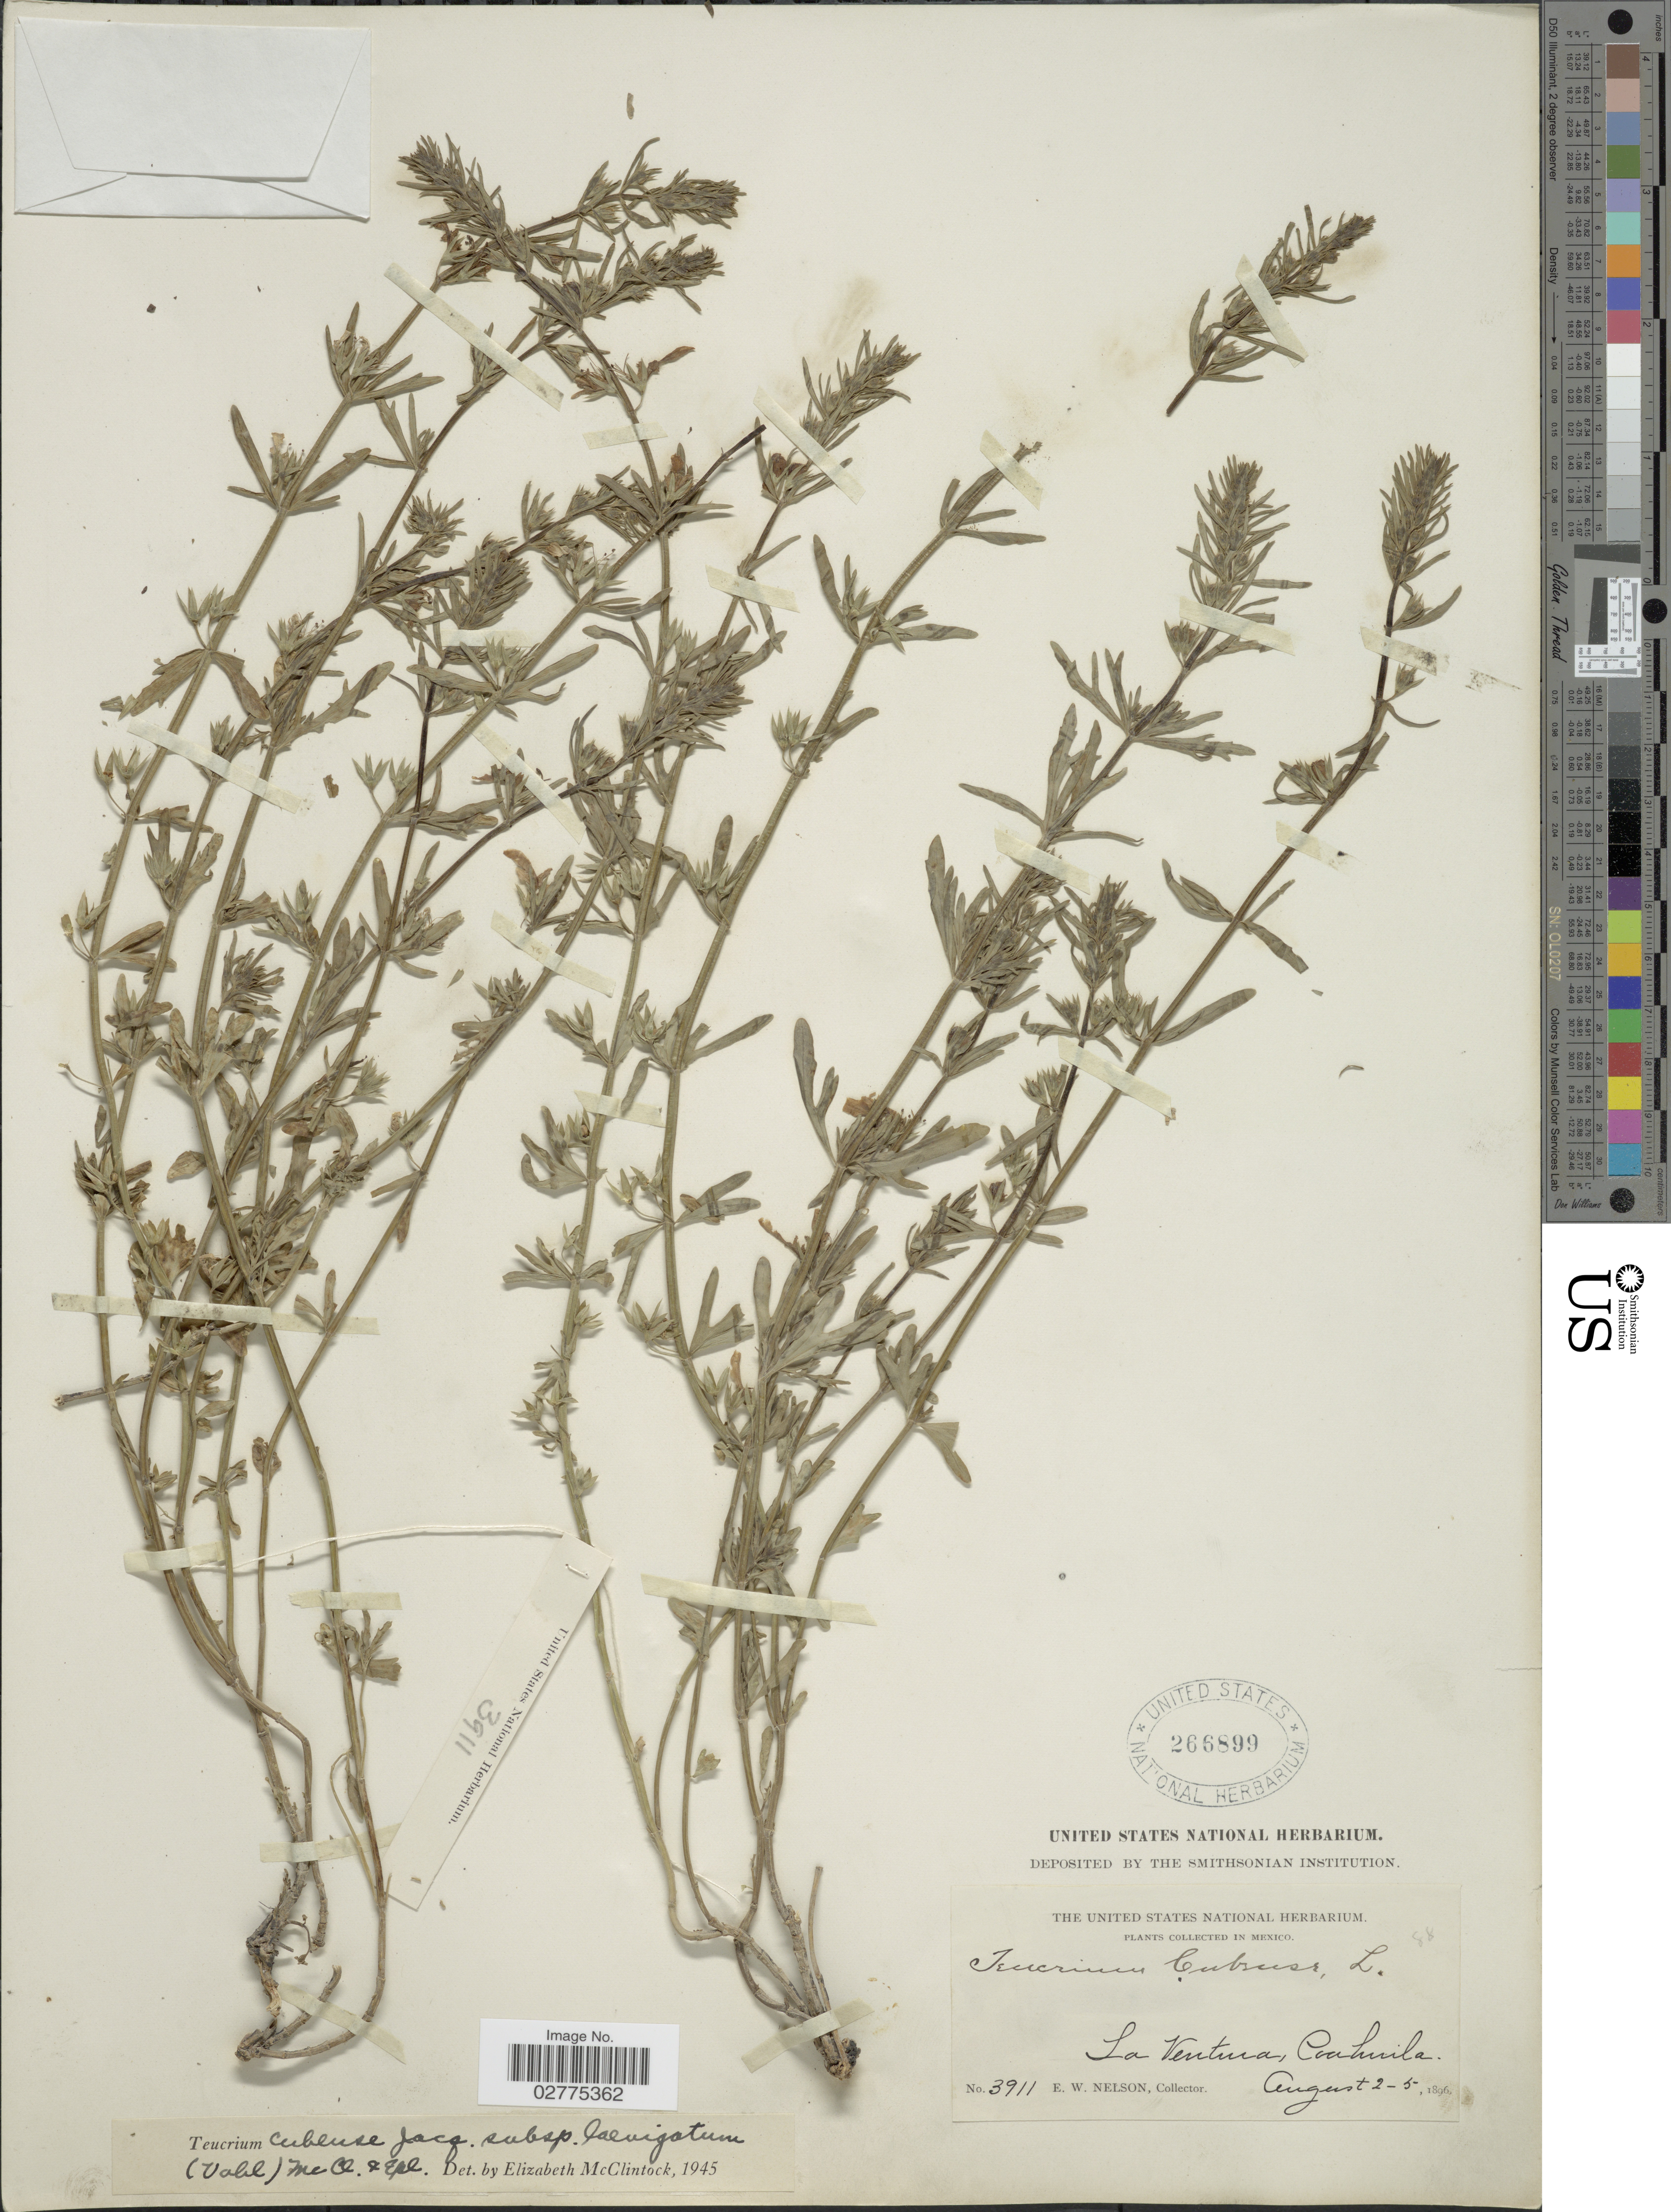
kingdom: Plantae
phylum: Tracheophyta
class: Magnoliopsida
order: Lamiales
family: Lamiaceae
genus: Teucrium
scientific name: Teucrium cubense subsp. laevigatum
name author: Jacq.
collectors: E. W. Nelson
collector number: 3911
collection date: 1896-08-02/1896-08-05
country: Mexico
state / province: Coahuila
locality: La Ventura, Coahuila.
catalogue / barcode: US 266899